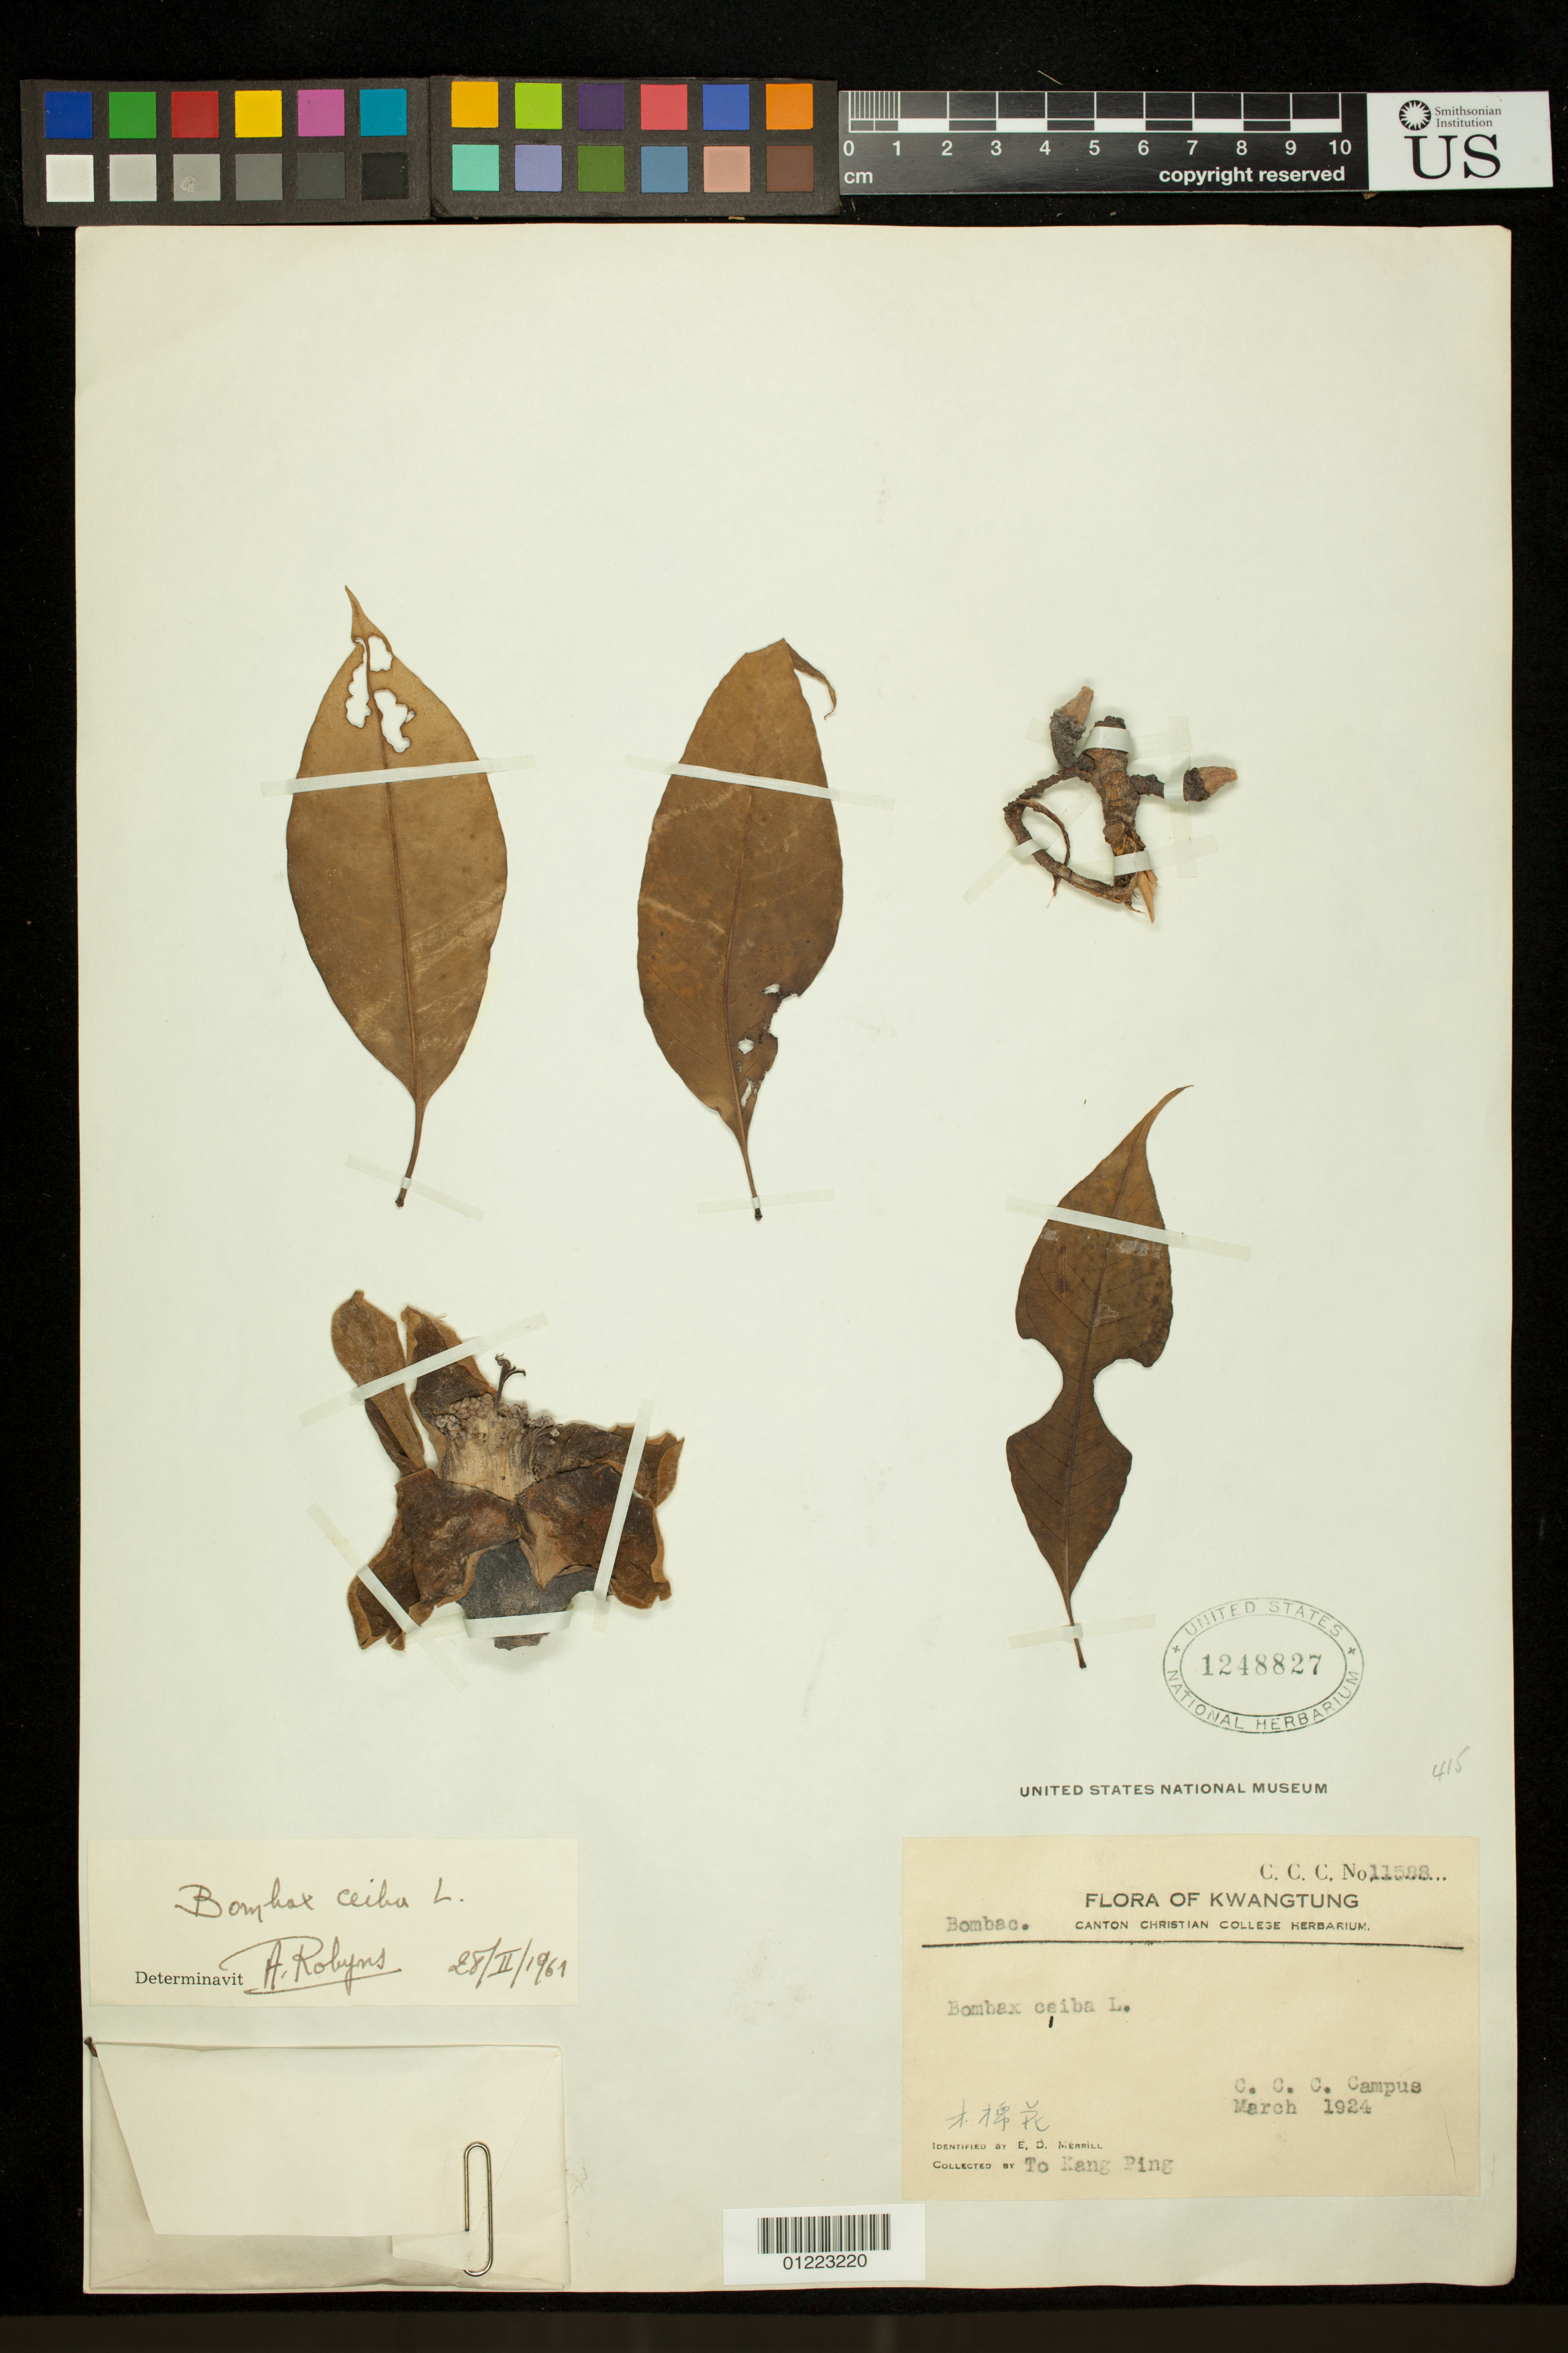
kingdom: Plantae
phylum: Tracheophyta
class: Magnoliopsida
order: Malvales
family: Malvaceae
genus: Bombax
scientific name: Bombax ceiba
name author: L.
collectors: T. K. P'eng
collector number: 11588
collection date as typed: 1924-03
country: China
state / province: Guangdong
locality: Canton Christian College Campus, Kwangtung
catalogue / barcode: US 1248827